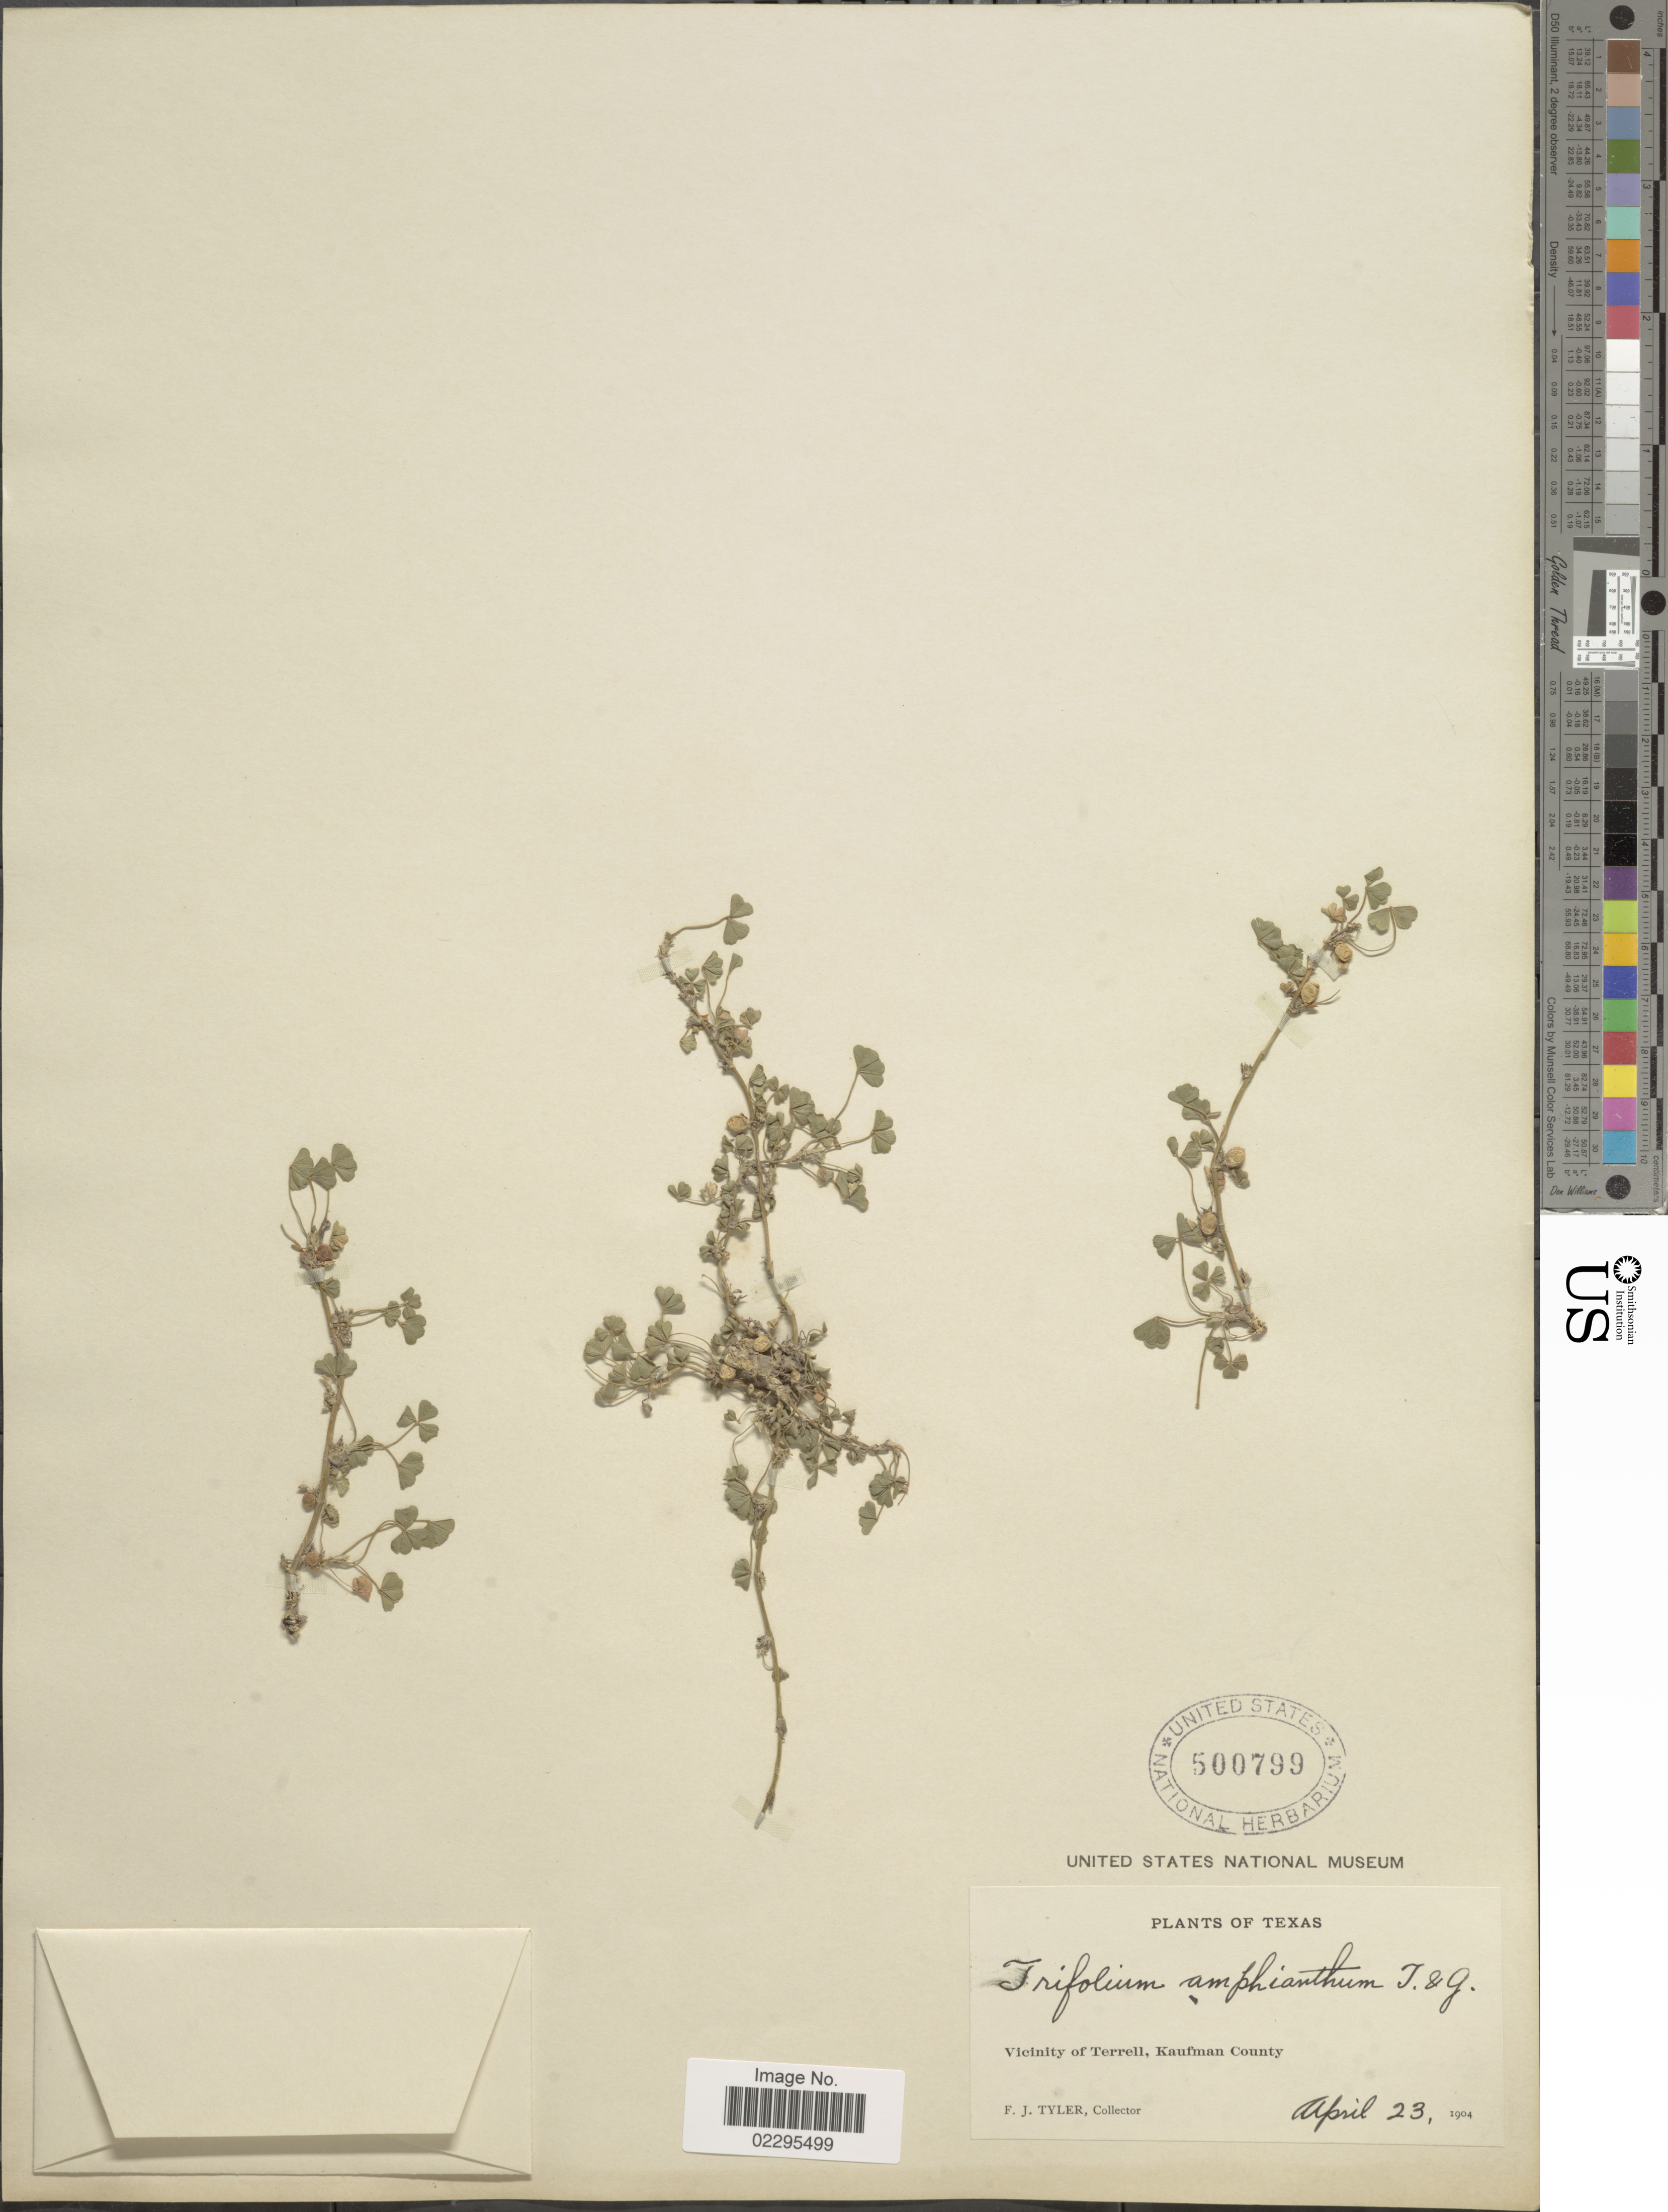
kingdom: Plantae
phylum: Tracheophyta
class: Magnoliopsida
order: Fabales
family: Fabaceae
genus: Trifolium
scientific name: Trifolium amphianthum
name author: Torr. & A. Gray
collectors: F. Tyler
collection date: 1904-04-23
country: United States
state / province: Texas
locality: Vicinity of Terrell, Kaufman County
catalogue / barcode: US 500799